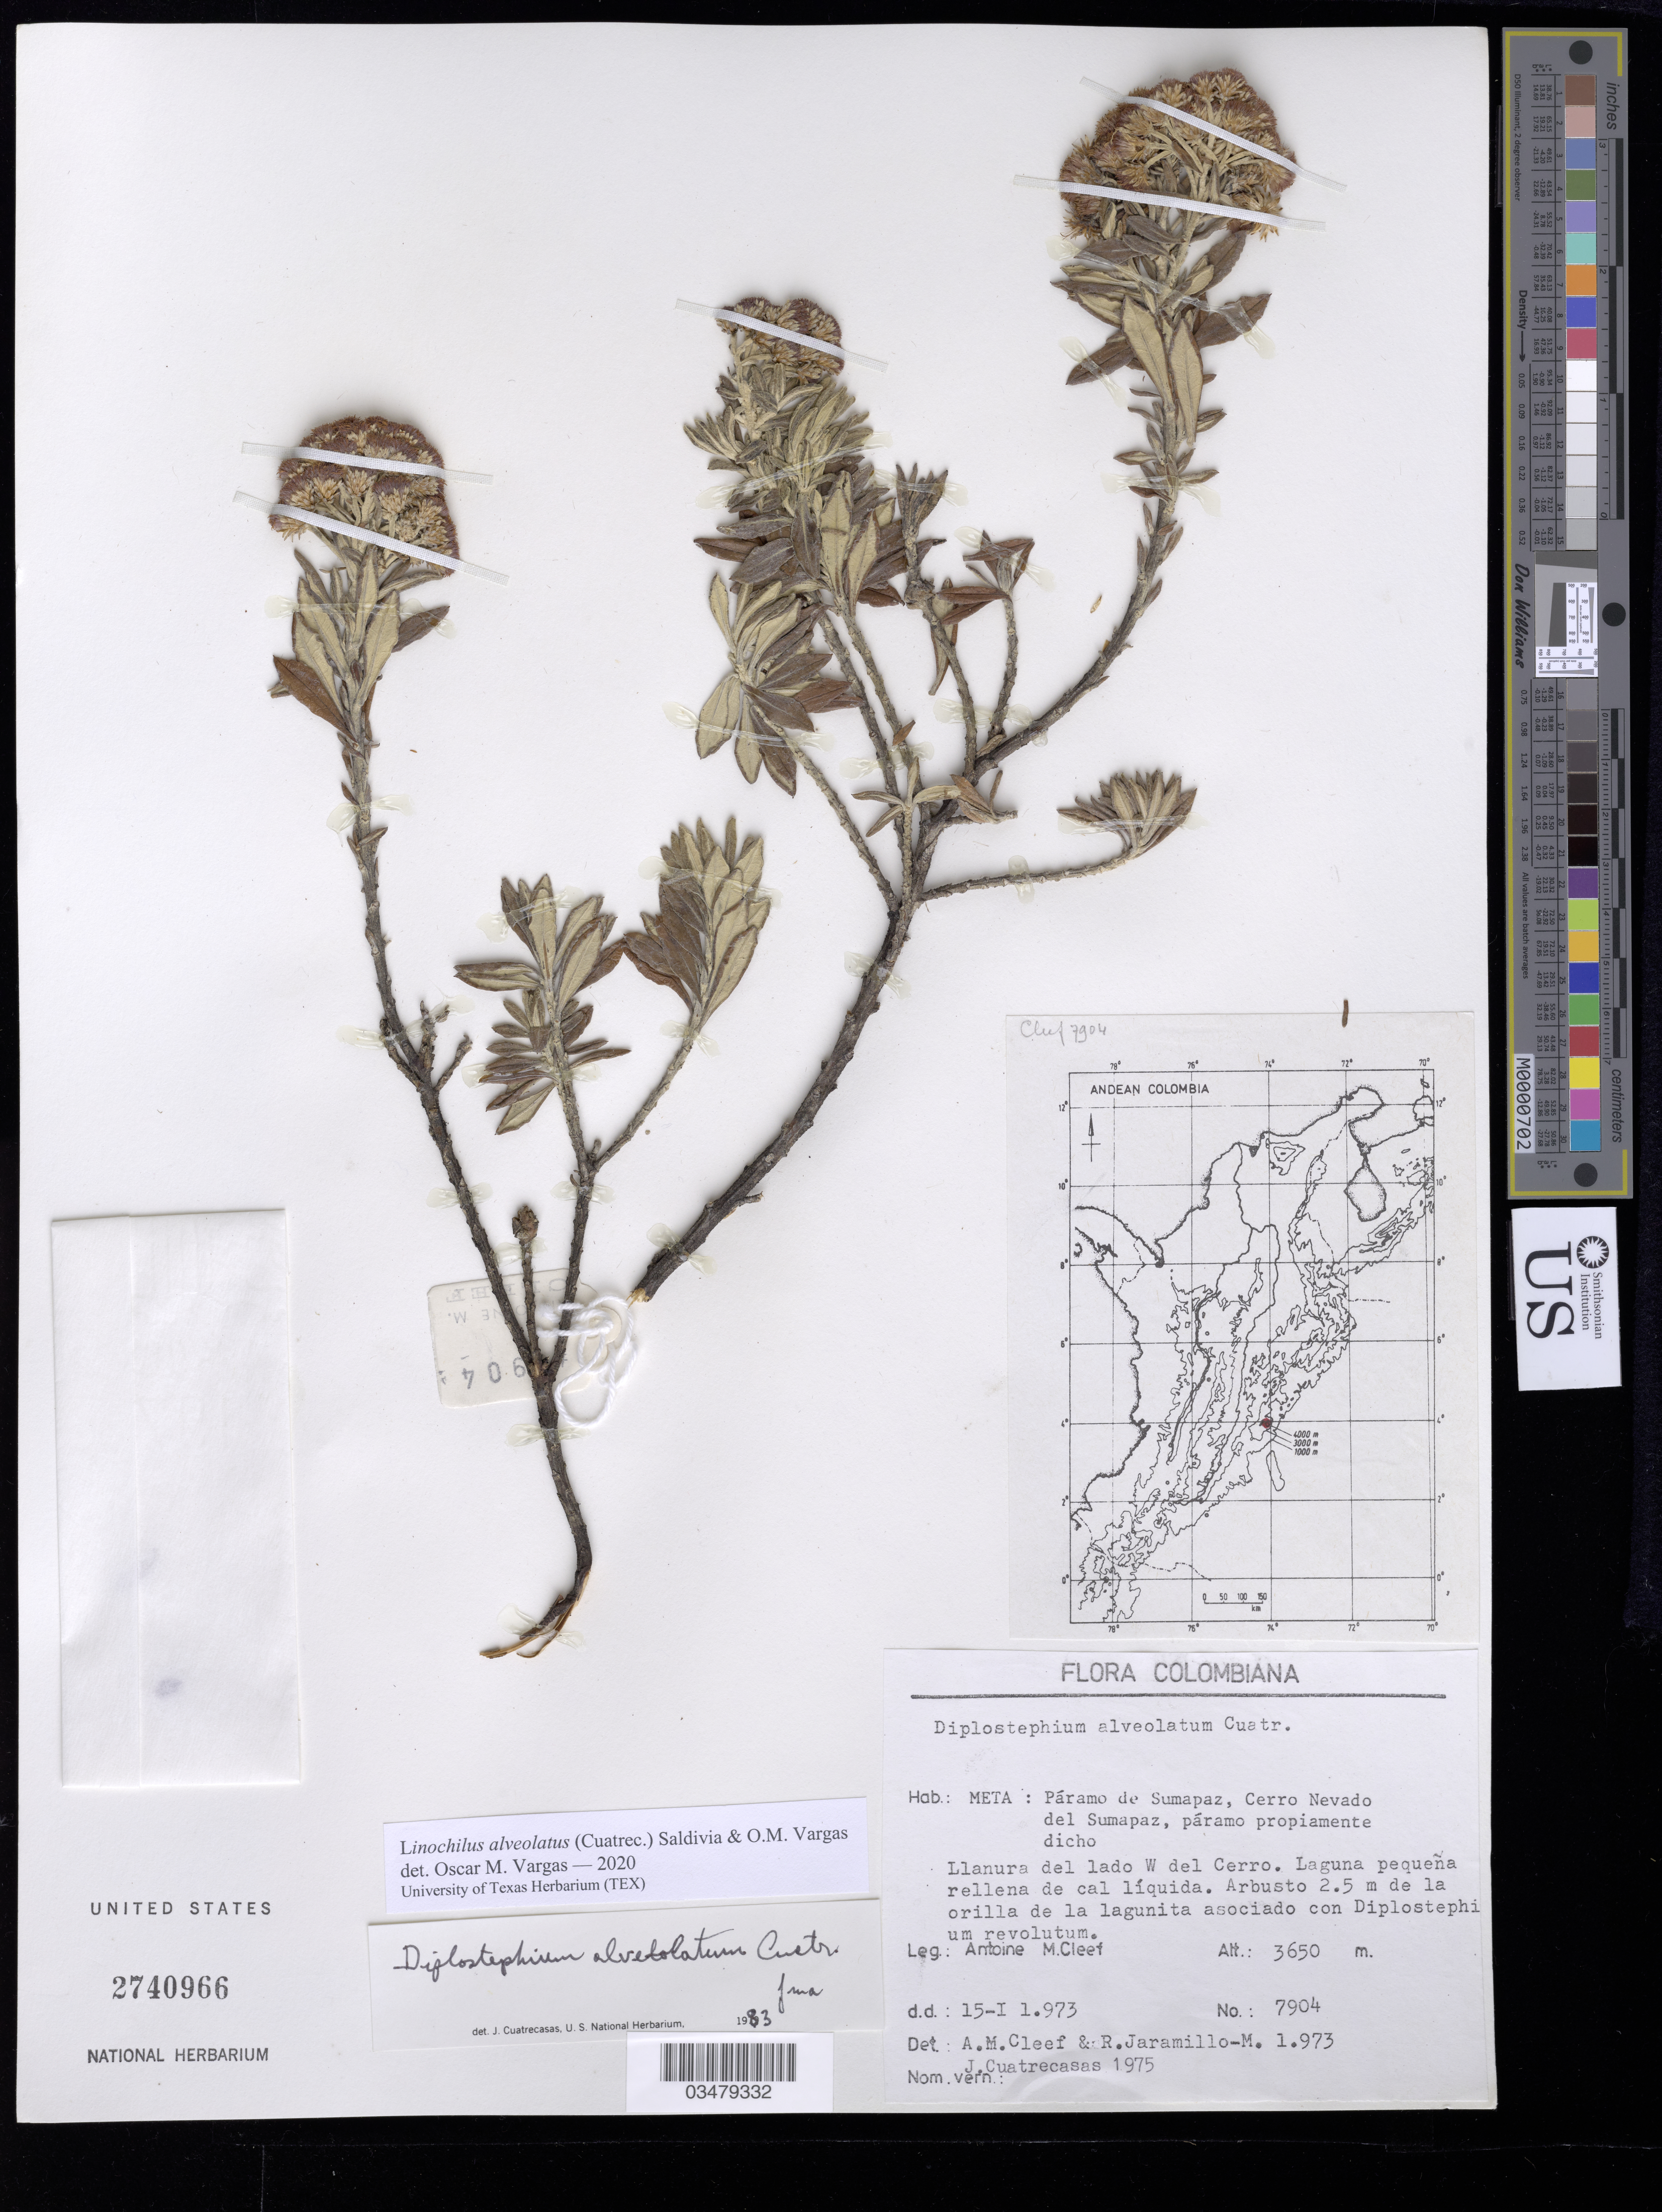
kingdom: Plantae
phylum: Tracheophyta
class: Magnoliopsida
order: Asterales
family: Asteraceae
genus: Linochilus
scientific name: Linochilus alveolatus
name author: (Cuatrec.) Saldivia & O.M. Vargas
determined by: Vargas, Oscar M.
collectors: A. M. Cleef, R. Jaramillo & J. Cuatrecasas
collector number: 7904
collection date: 1973-01-15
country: Colombia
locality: Meta: Sumapaz, Cerro Nevado del Sumapaz,Llanure del lado W del Cerro. Laguna peqena rellena de cal liquid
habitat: Paramo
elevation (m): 3650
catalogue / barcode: US 2740966